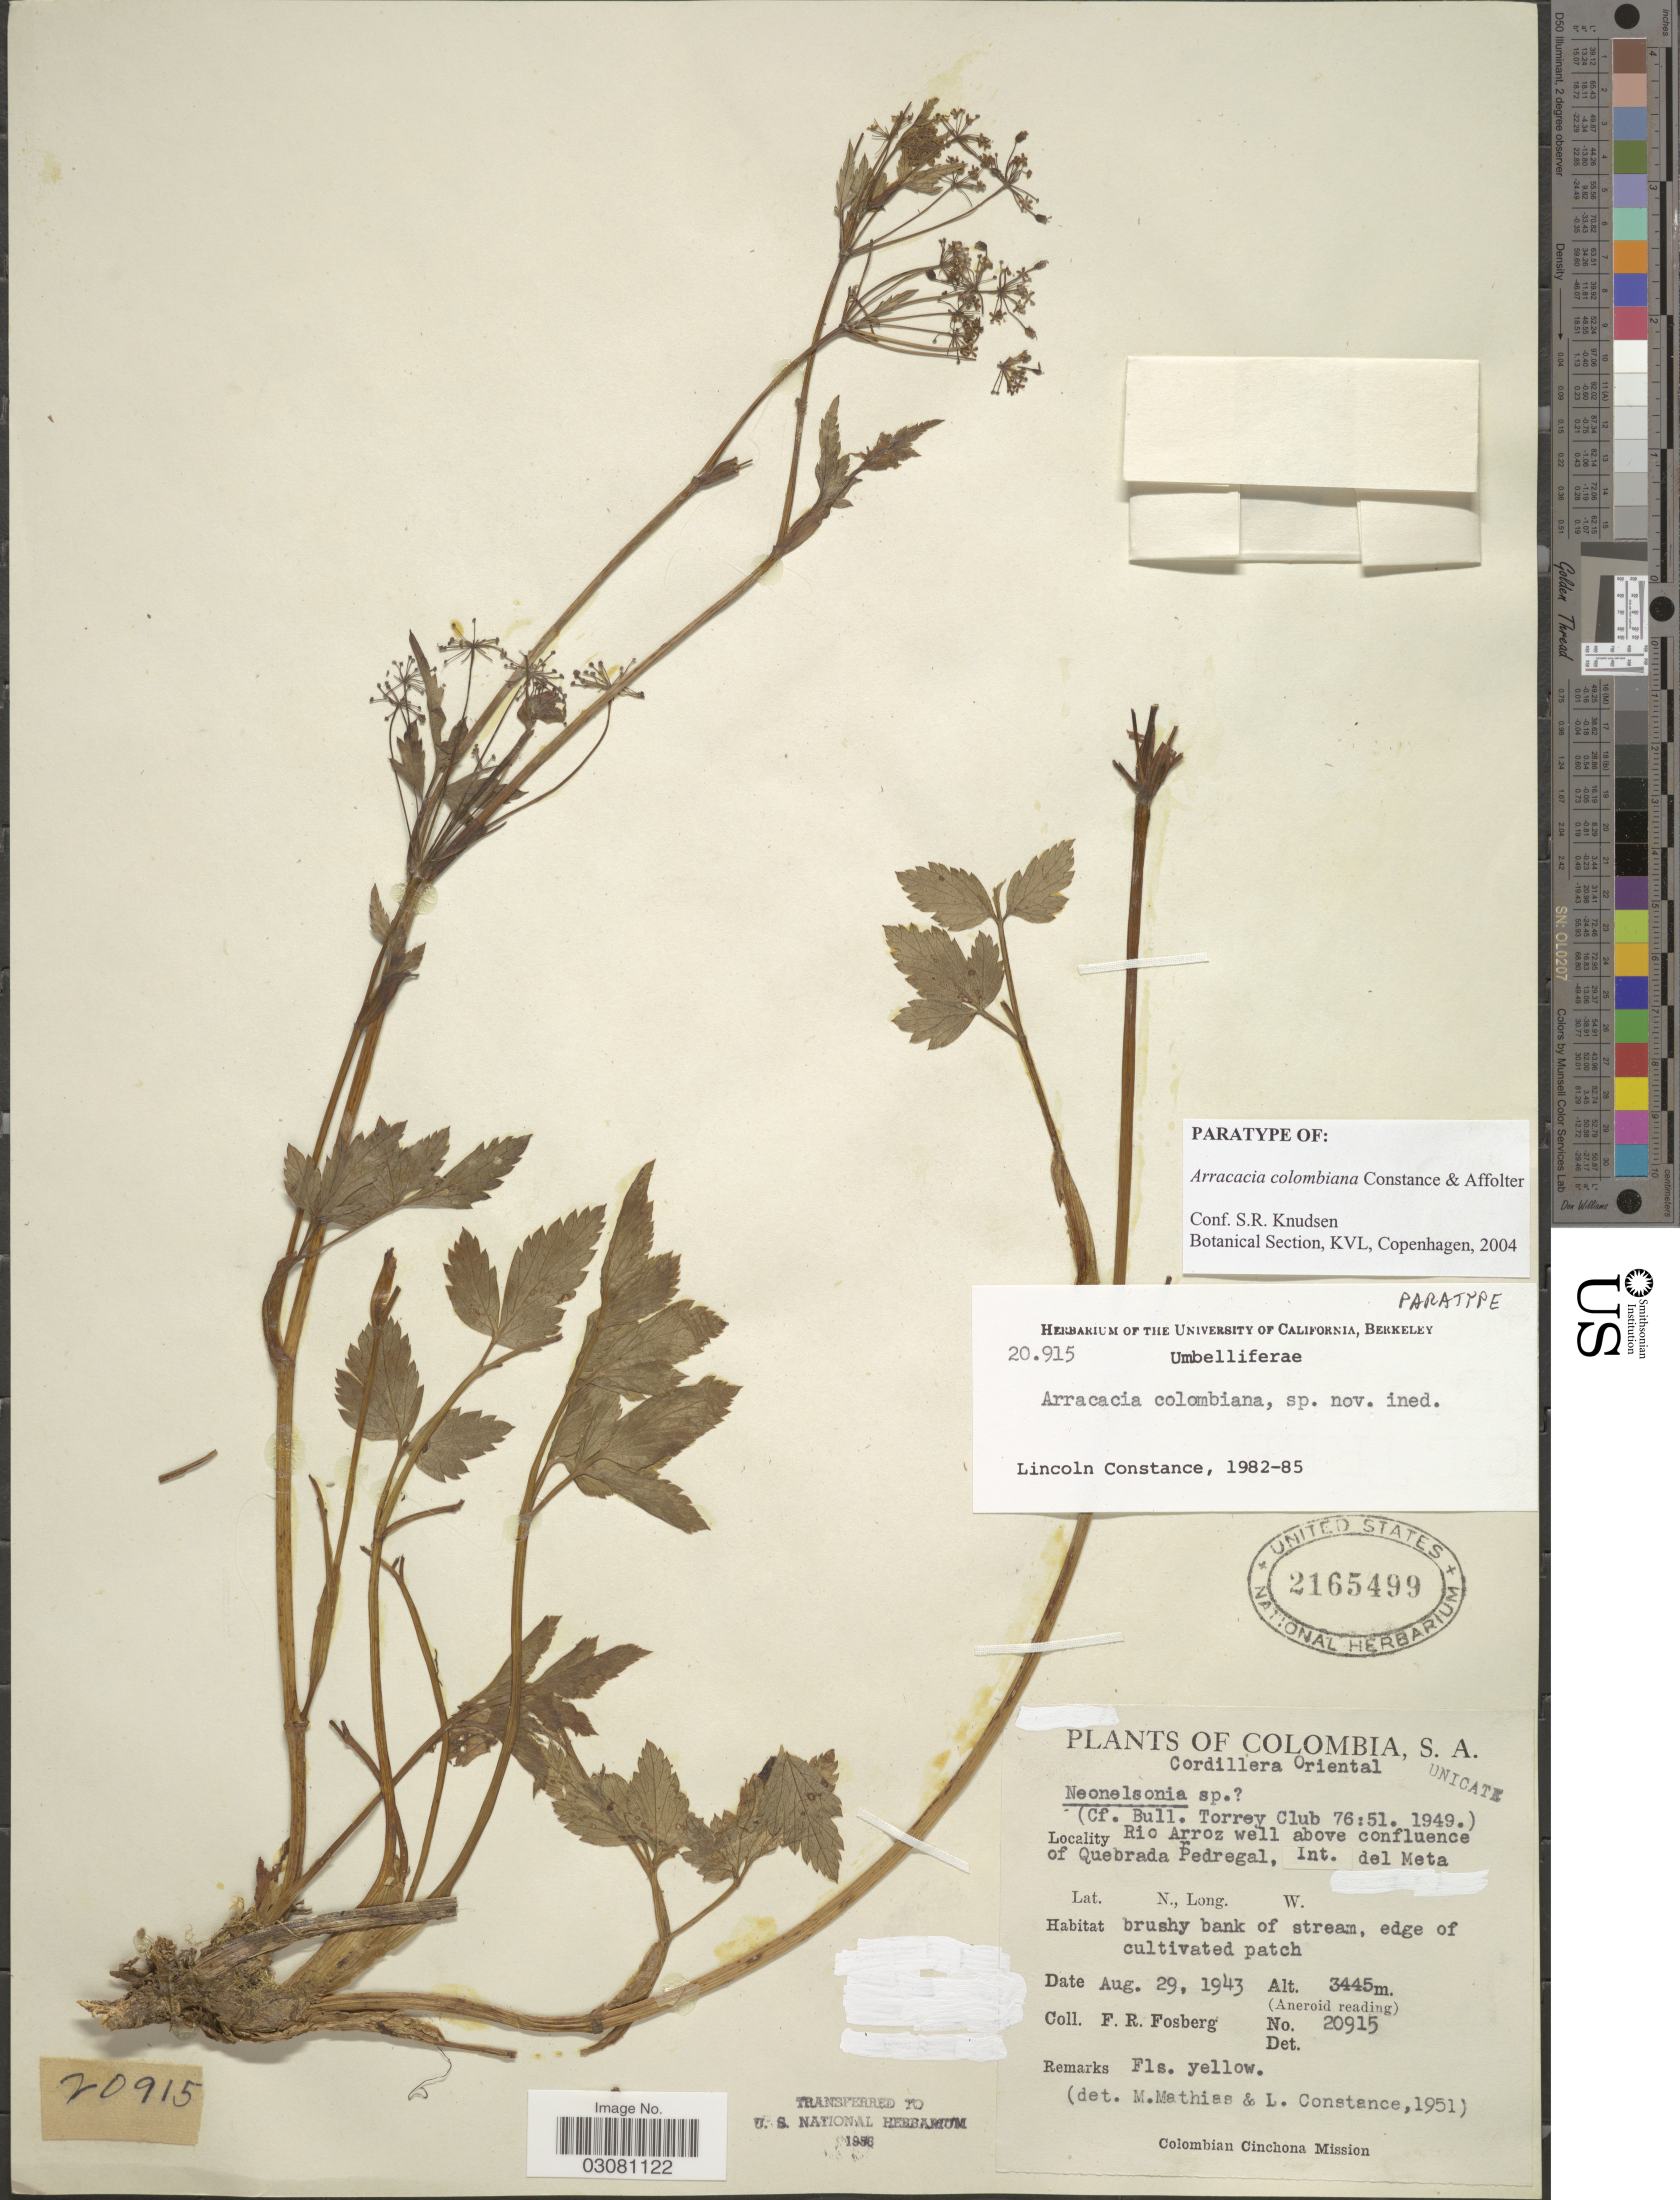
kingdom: Plantae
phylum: Tracheophyta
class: Magnoliopsida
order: Apiales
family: Apiaceae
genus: Arracacia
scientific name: Arracacia colombiana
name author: Constance & Affolter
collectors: F. R. Fosberg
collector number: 20915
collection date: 1943-08-29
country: Colombia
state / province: Meta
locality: Cordillera Oriental. Rio Arroz well above confluence of Quebrada Pedregal, Int. del Meta.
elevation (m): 3445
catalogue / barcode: US 2165499